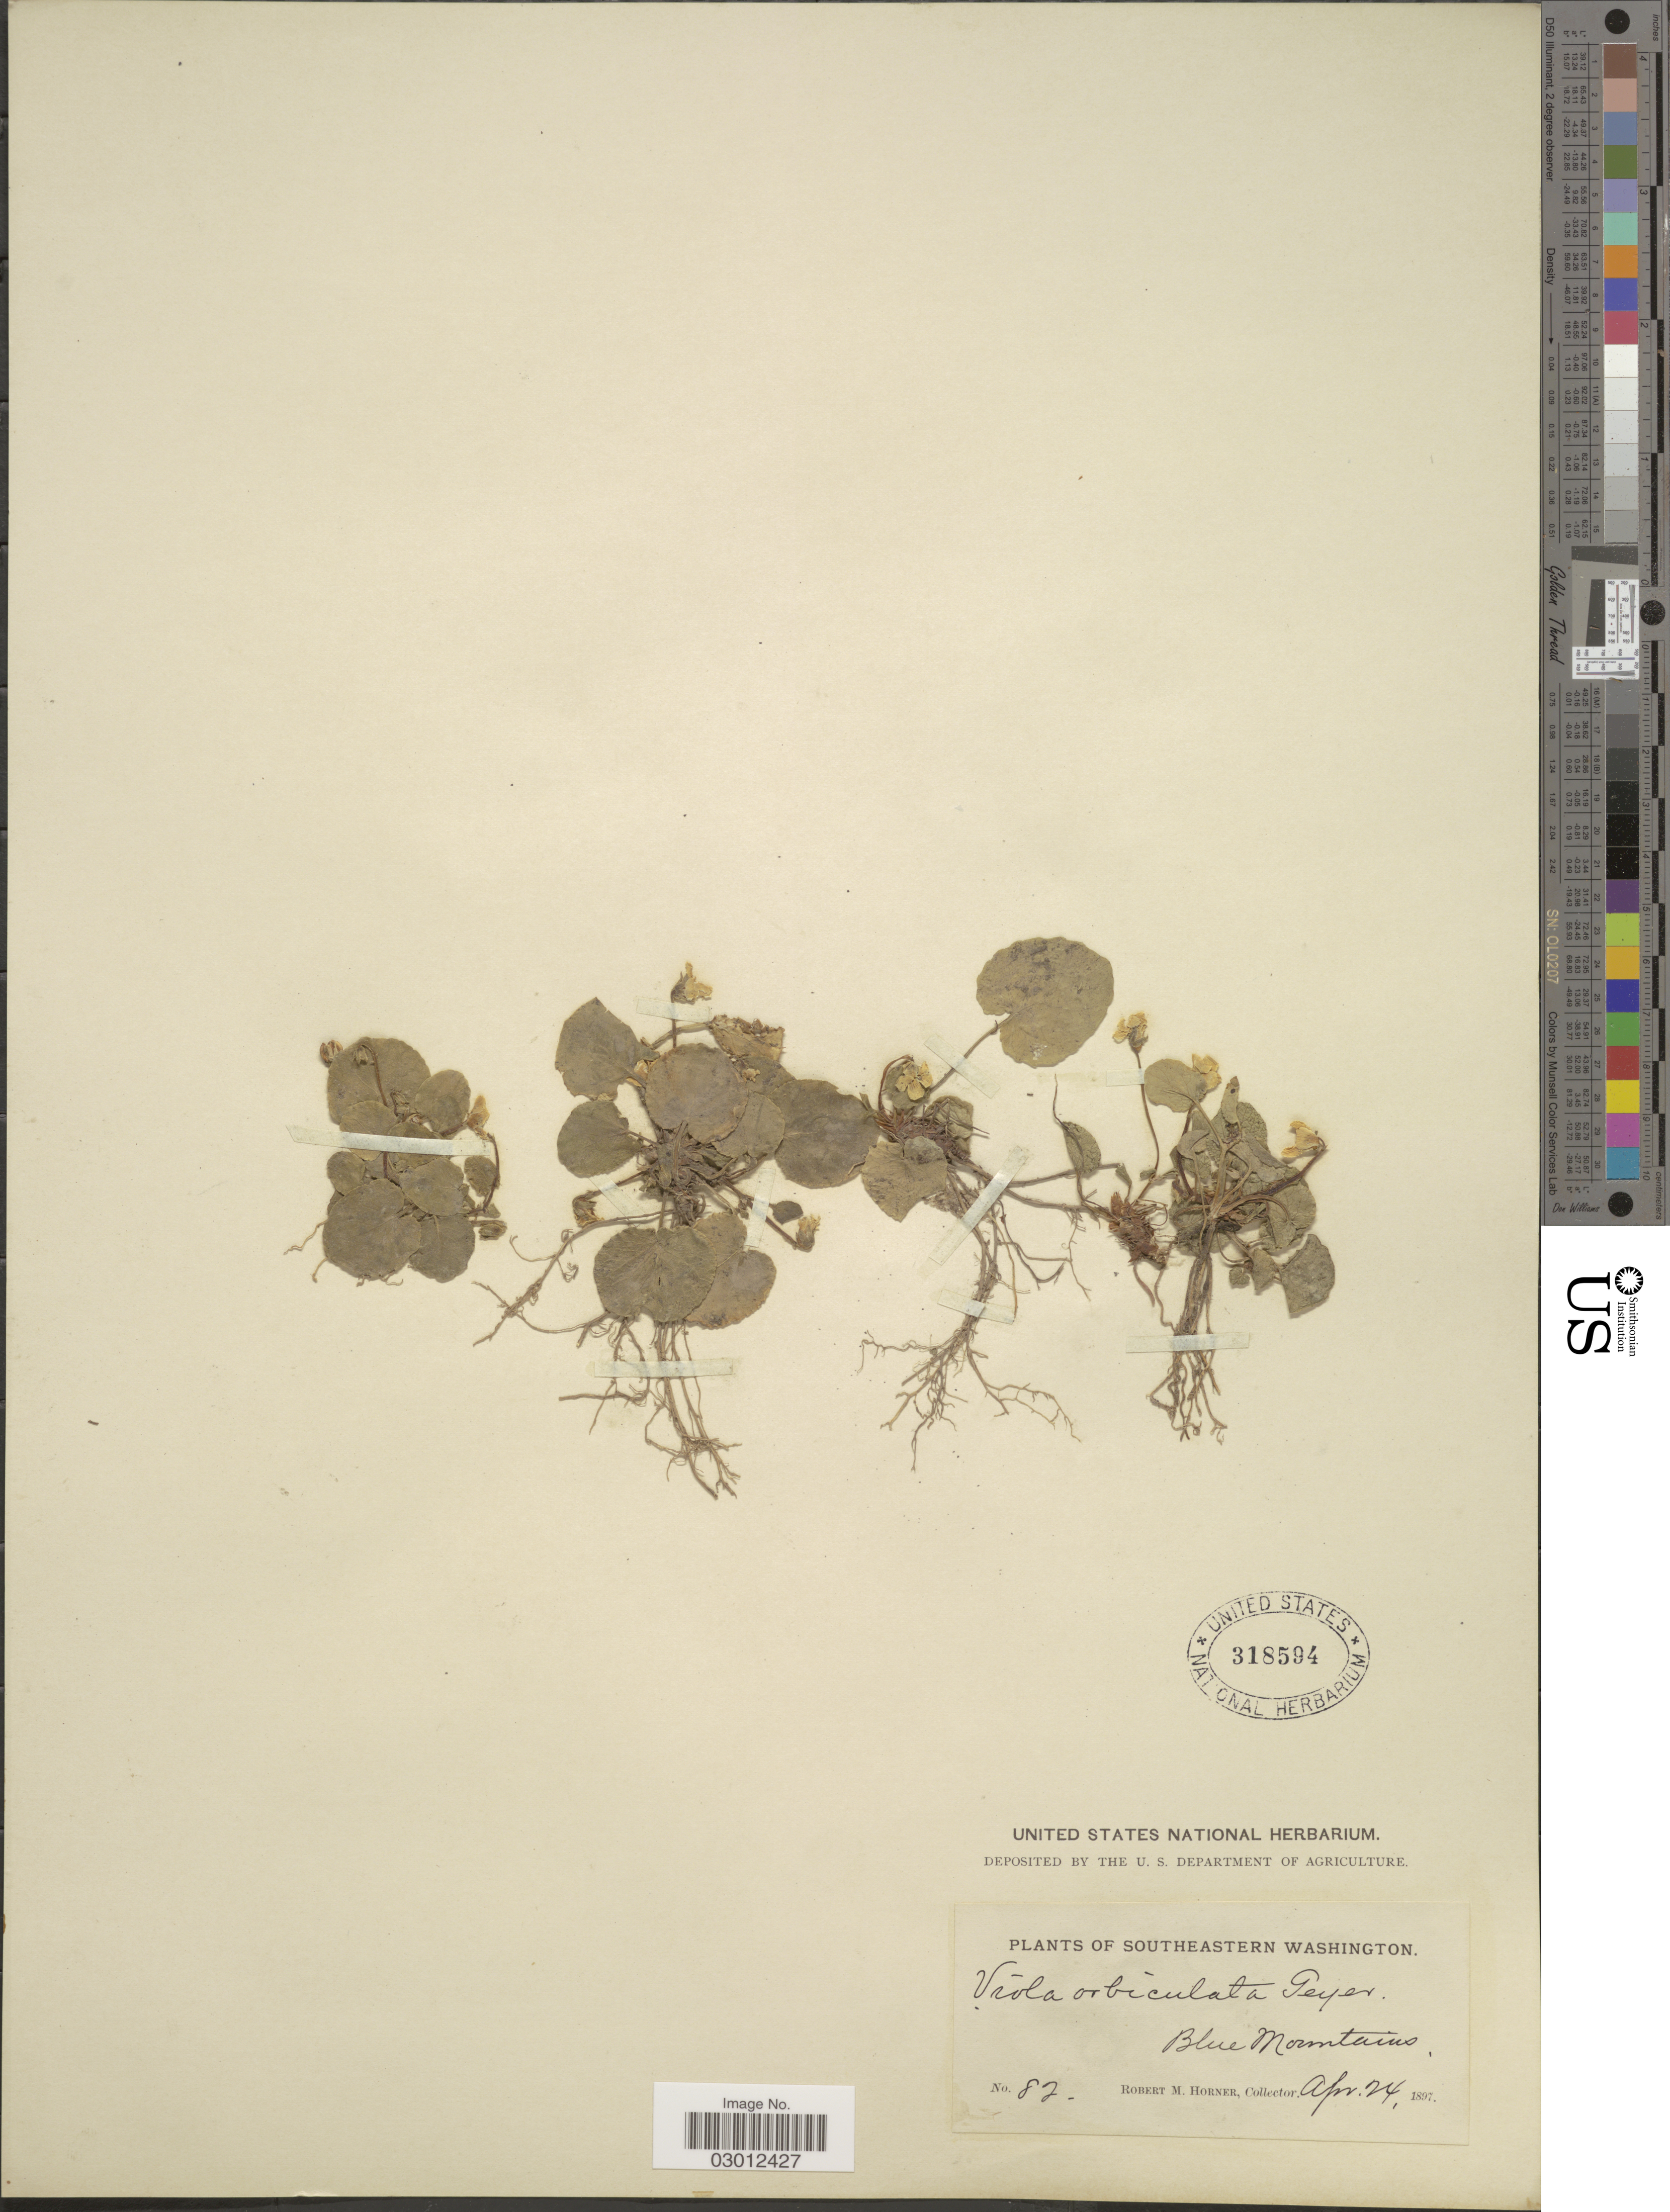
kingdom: Plantae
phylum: Tracheophyta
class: Magnoliopsida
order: Malpighiales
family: Violaceae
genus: Viola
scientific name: Viola orbiculata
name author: Geyer ex Hook.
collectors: R. Horner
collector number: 87*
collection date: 1897-04-24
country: United States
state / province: Washington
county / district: Clallam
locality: Southeastern Washington. Blue Mountains.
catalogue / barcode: US 318594